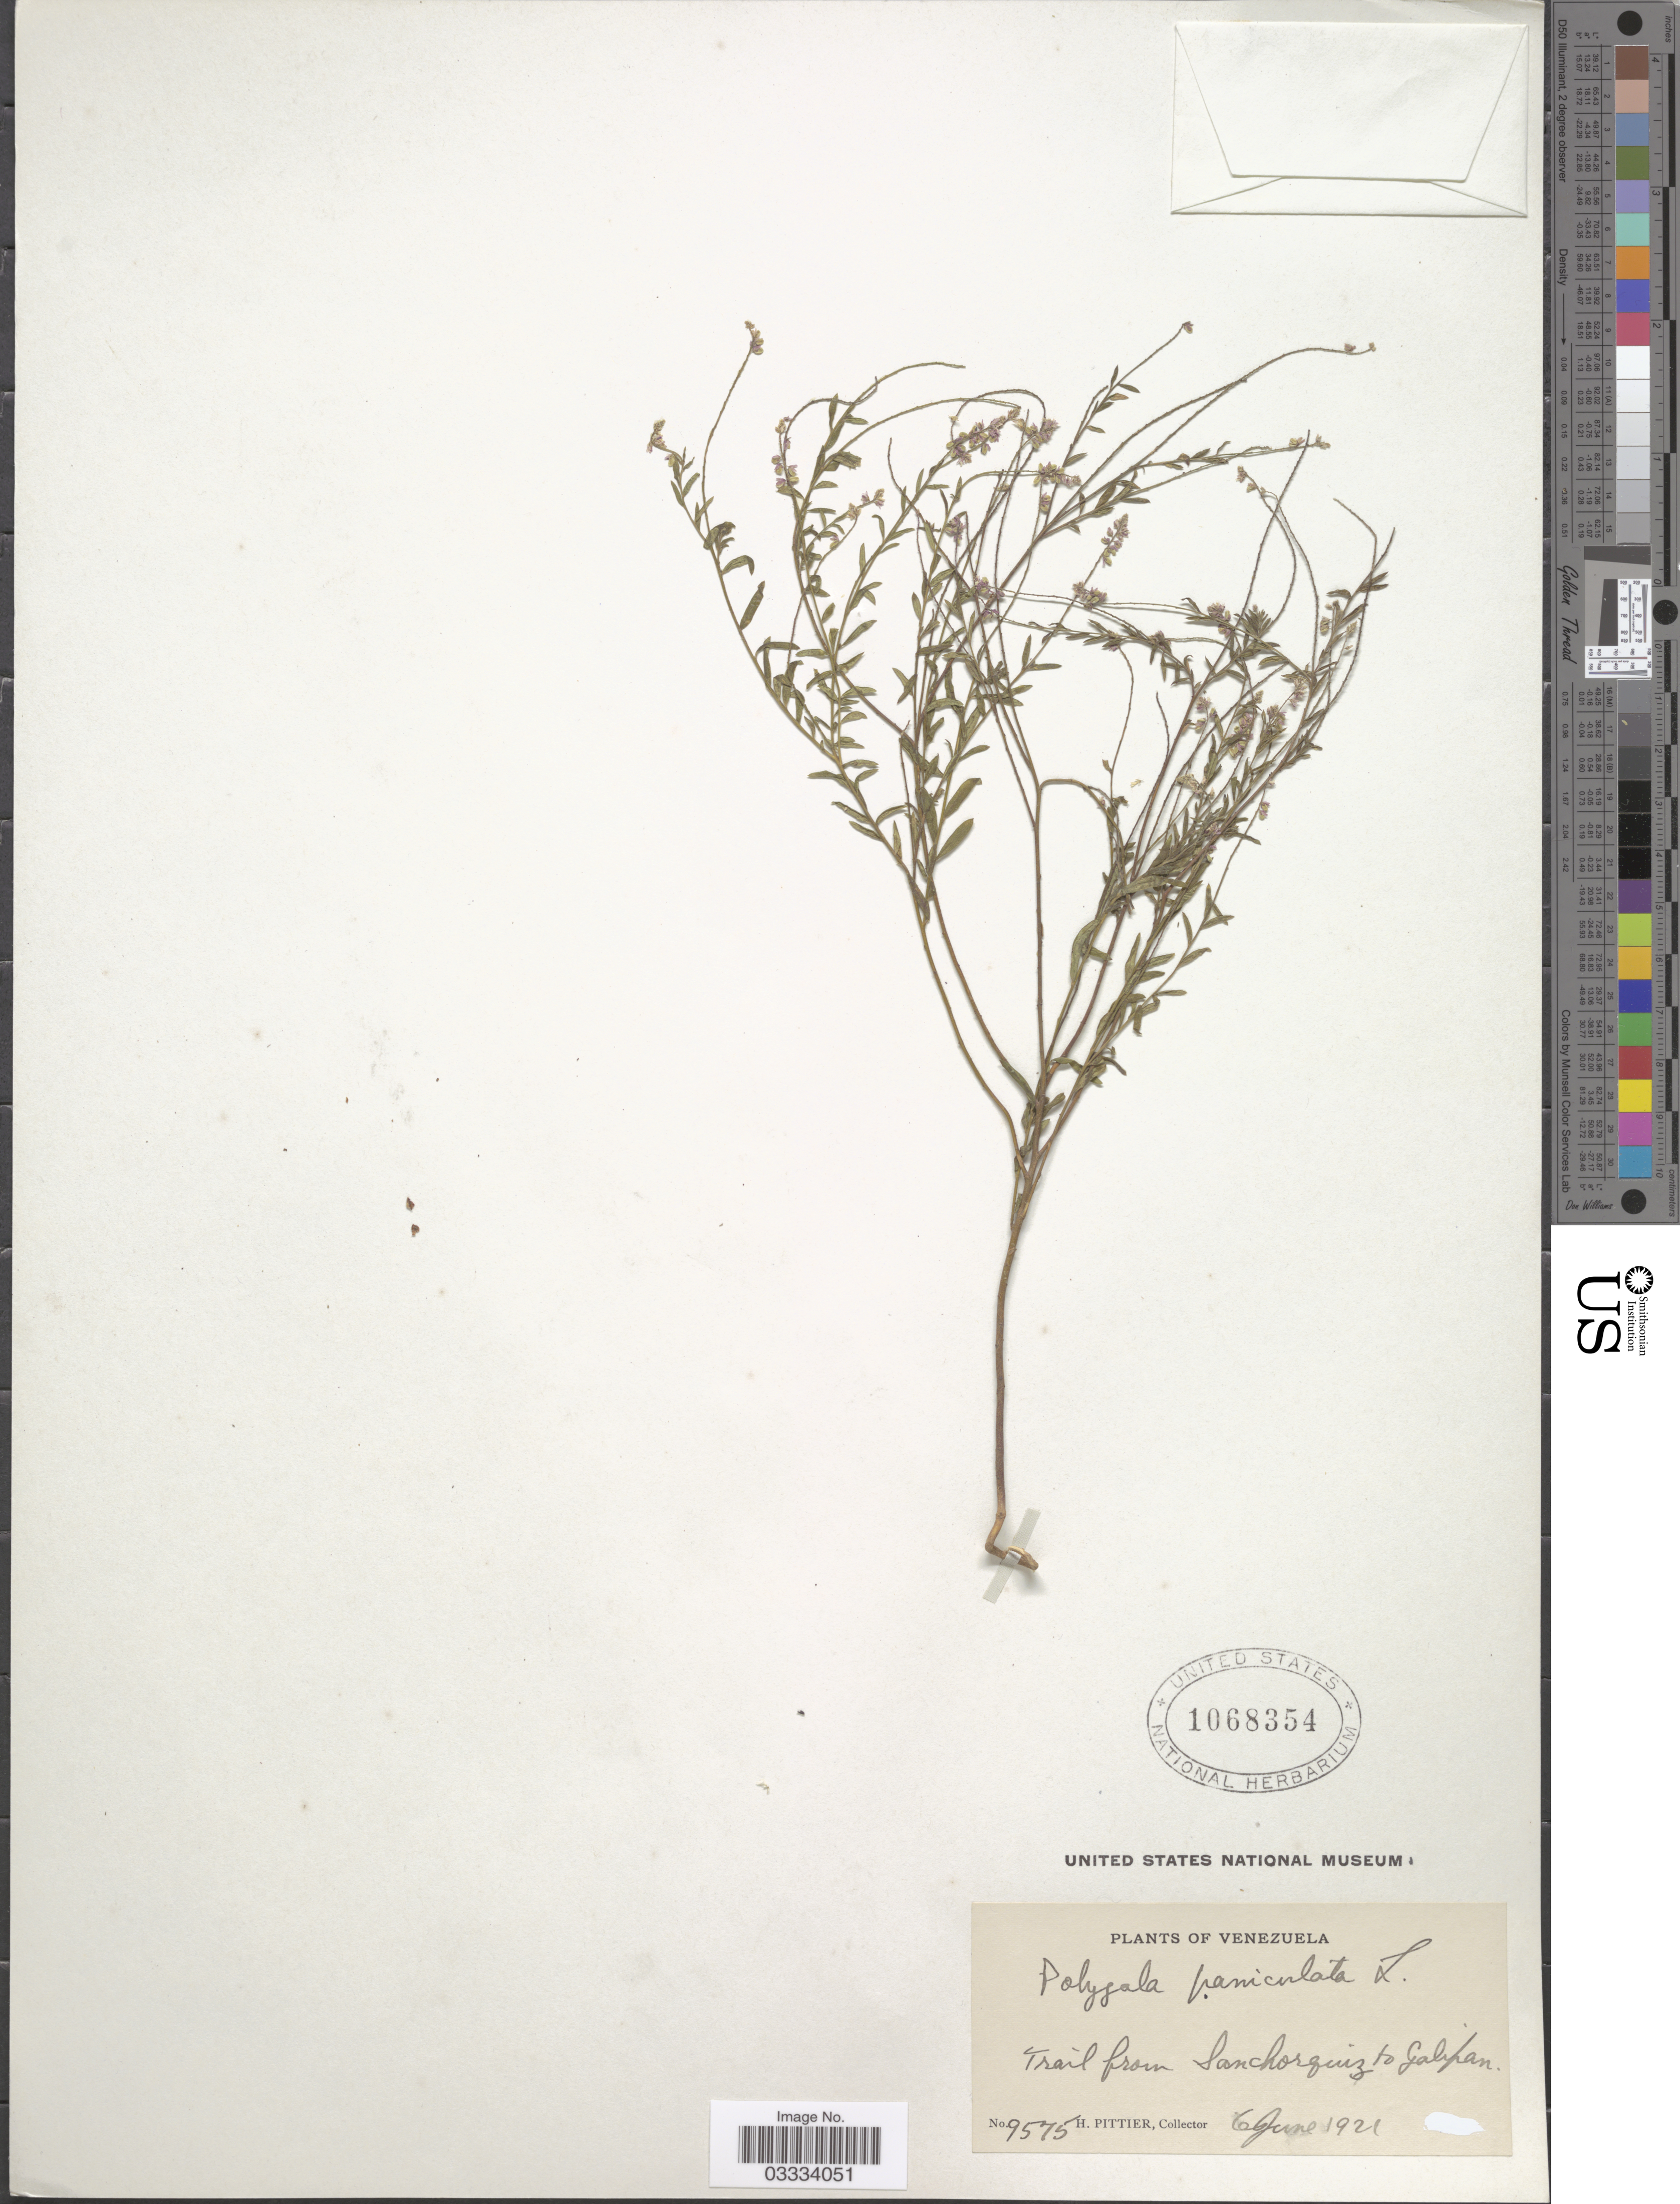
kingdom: Plantae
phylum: Tracheophyta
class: Magnoliopsida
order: Fabales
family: Polygalaceae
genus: Polygala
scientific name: Polygala paniculata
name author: L.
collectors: H. F. Pittier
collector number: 9575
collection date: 1921-06-06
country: Venezuela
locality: Trail from Sanchorquiz to Galipan.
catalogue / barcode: US 1068354